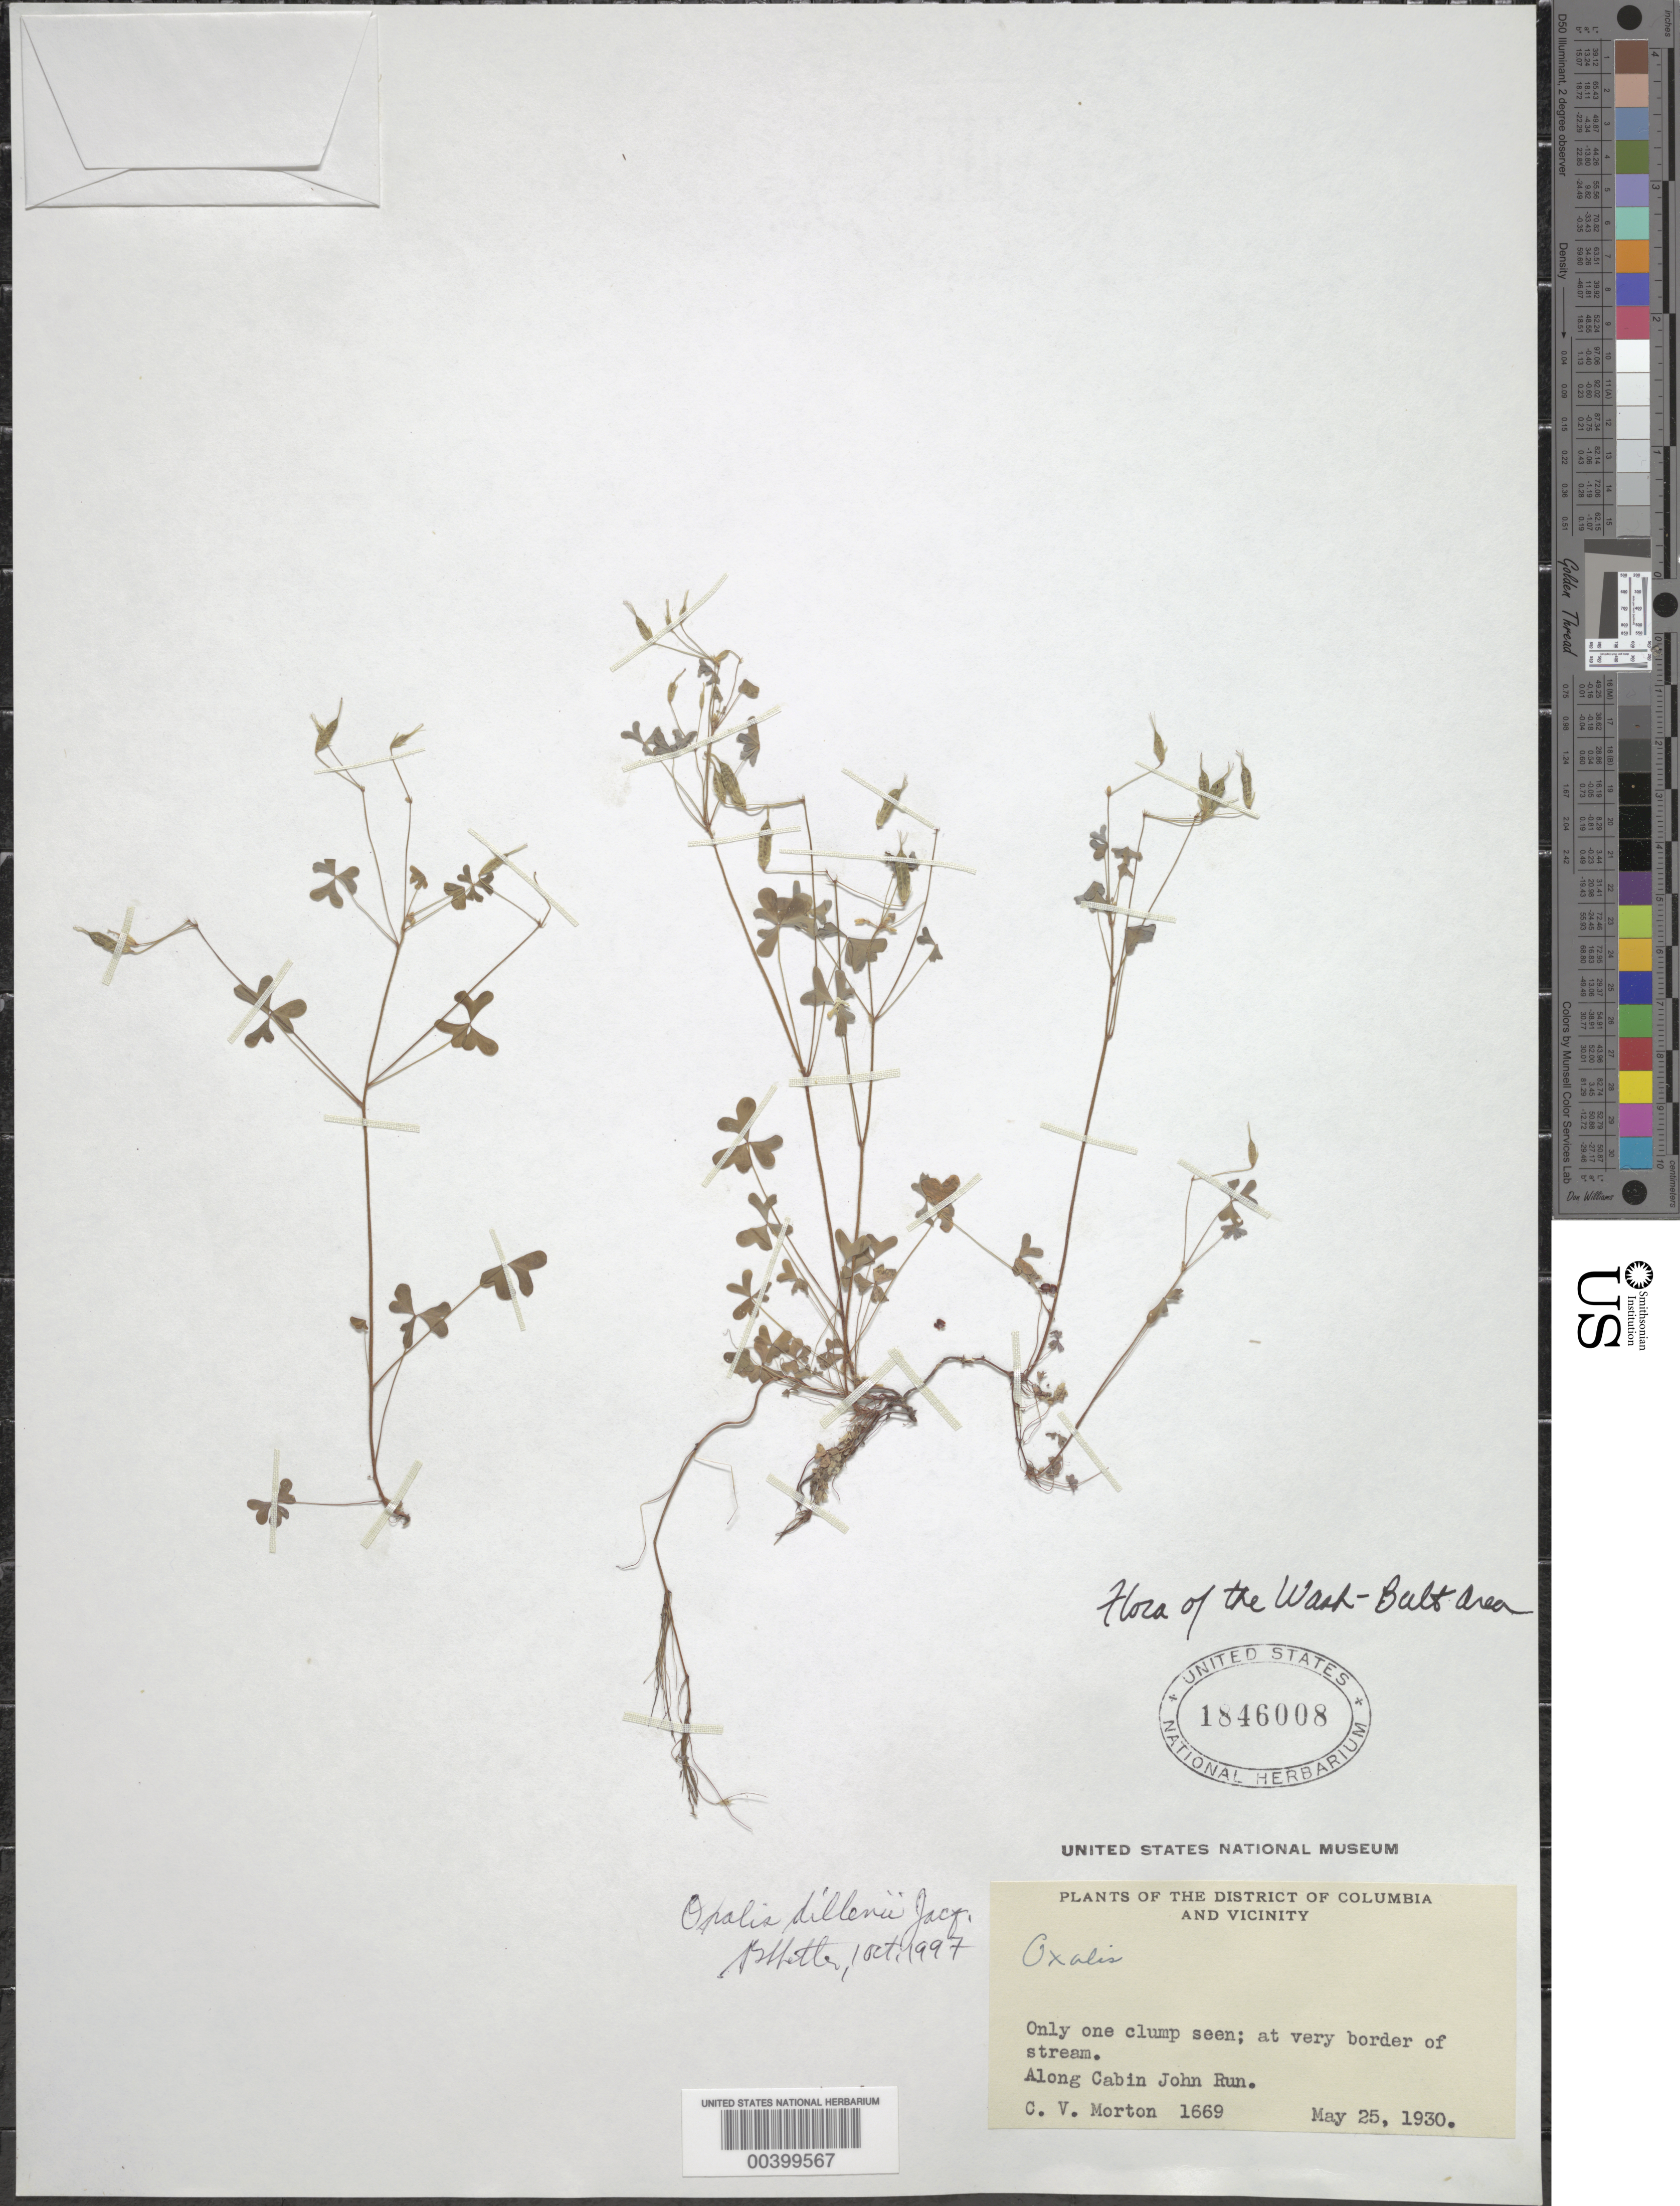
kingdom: Plantae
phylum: Tracheophyta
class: Magnoliopsida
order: Oxalidales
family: Oxalidaceae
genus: Oxalis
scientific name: Oxalis sp.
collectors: C. V. Morton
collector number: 1669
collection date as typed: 25 May 1930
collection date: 1930-05-25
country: United States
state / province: Maryland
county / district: Montgomery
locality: Cabin John Run C. & O. Canal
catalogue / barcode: US 1846008